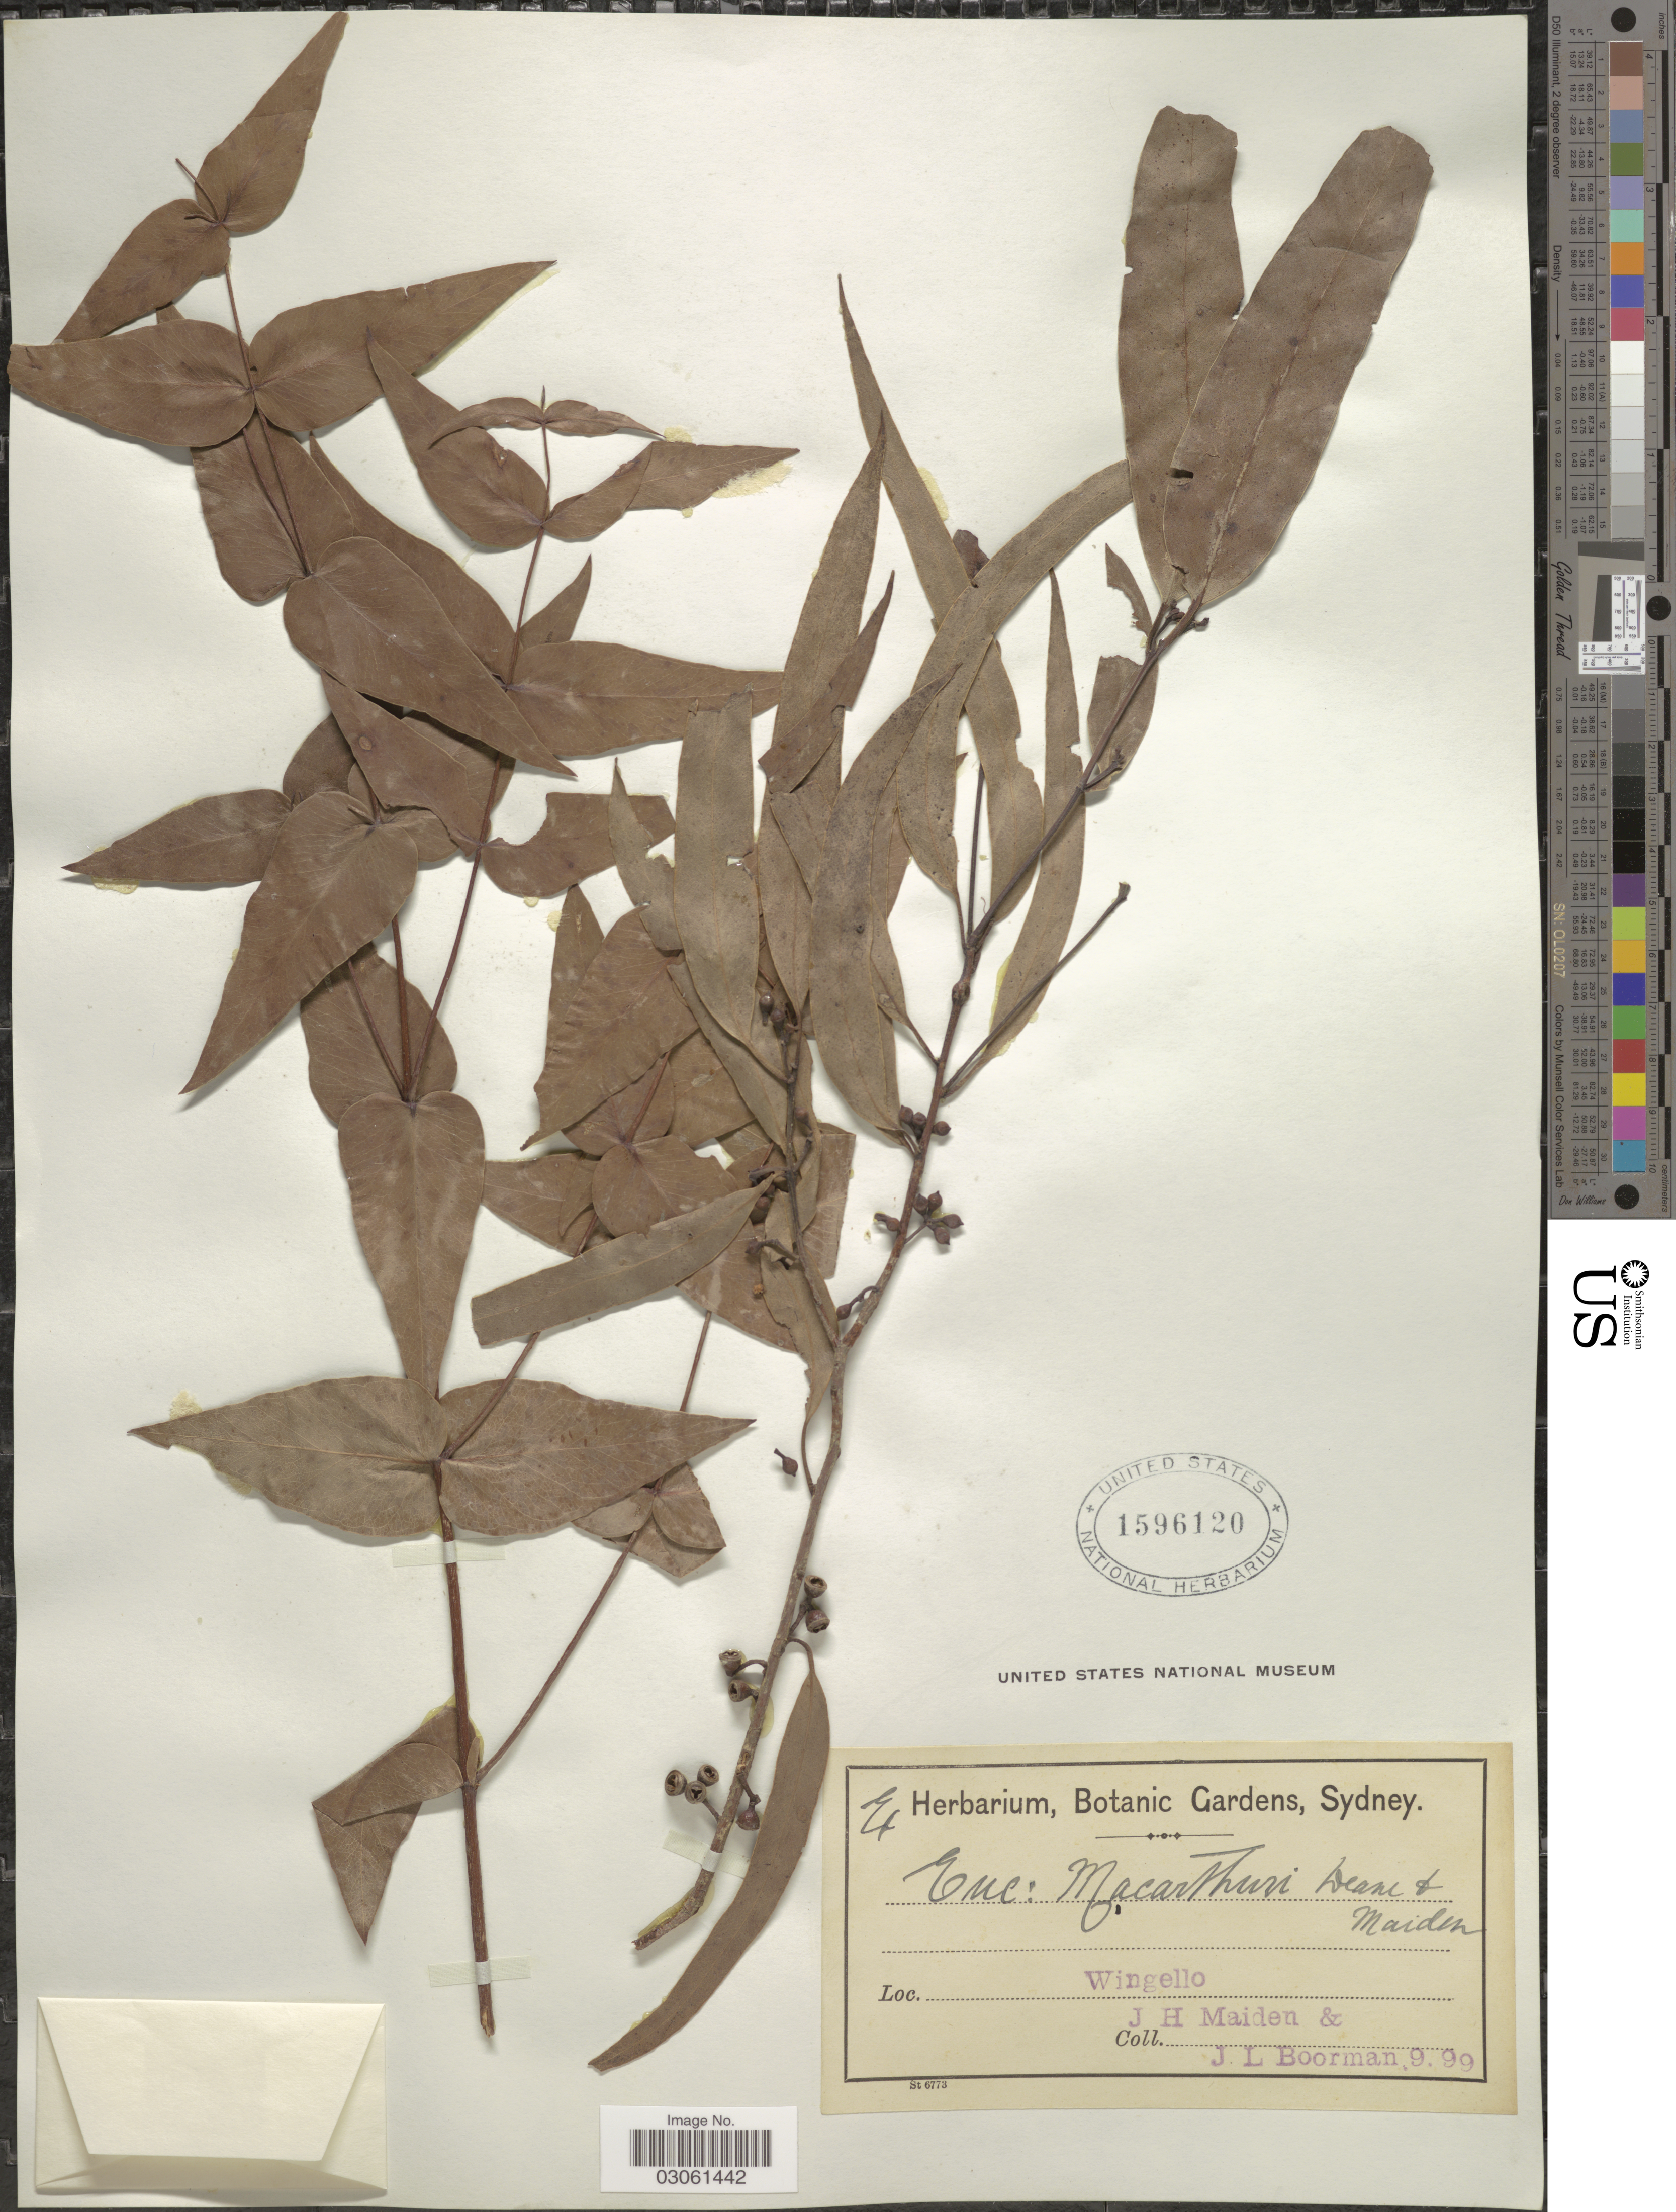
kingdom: Plantae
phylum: Tracheophyta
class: Magnoliopsida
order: Myrtales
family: Myrtaceae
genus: Eucalyptus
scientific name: Eucalyptus macarthurii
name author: H. Deane & Maiden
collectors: J. Maiden & J. Boorman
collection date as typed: Transcribed d/m/y: /9/99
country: Australia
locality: Wingello.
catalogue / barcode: US 1596120